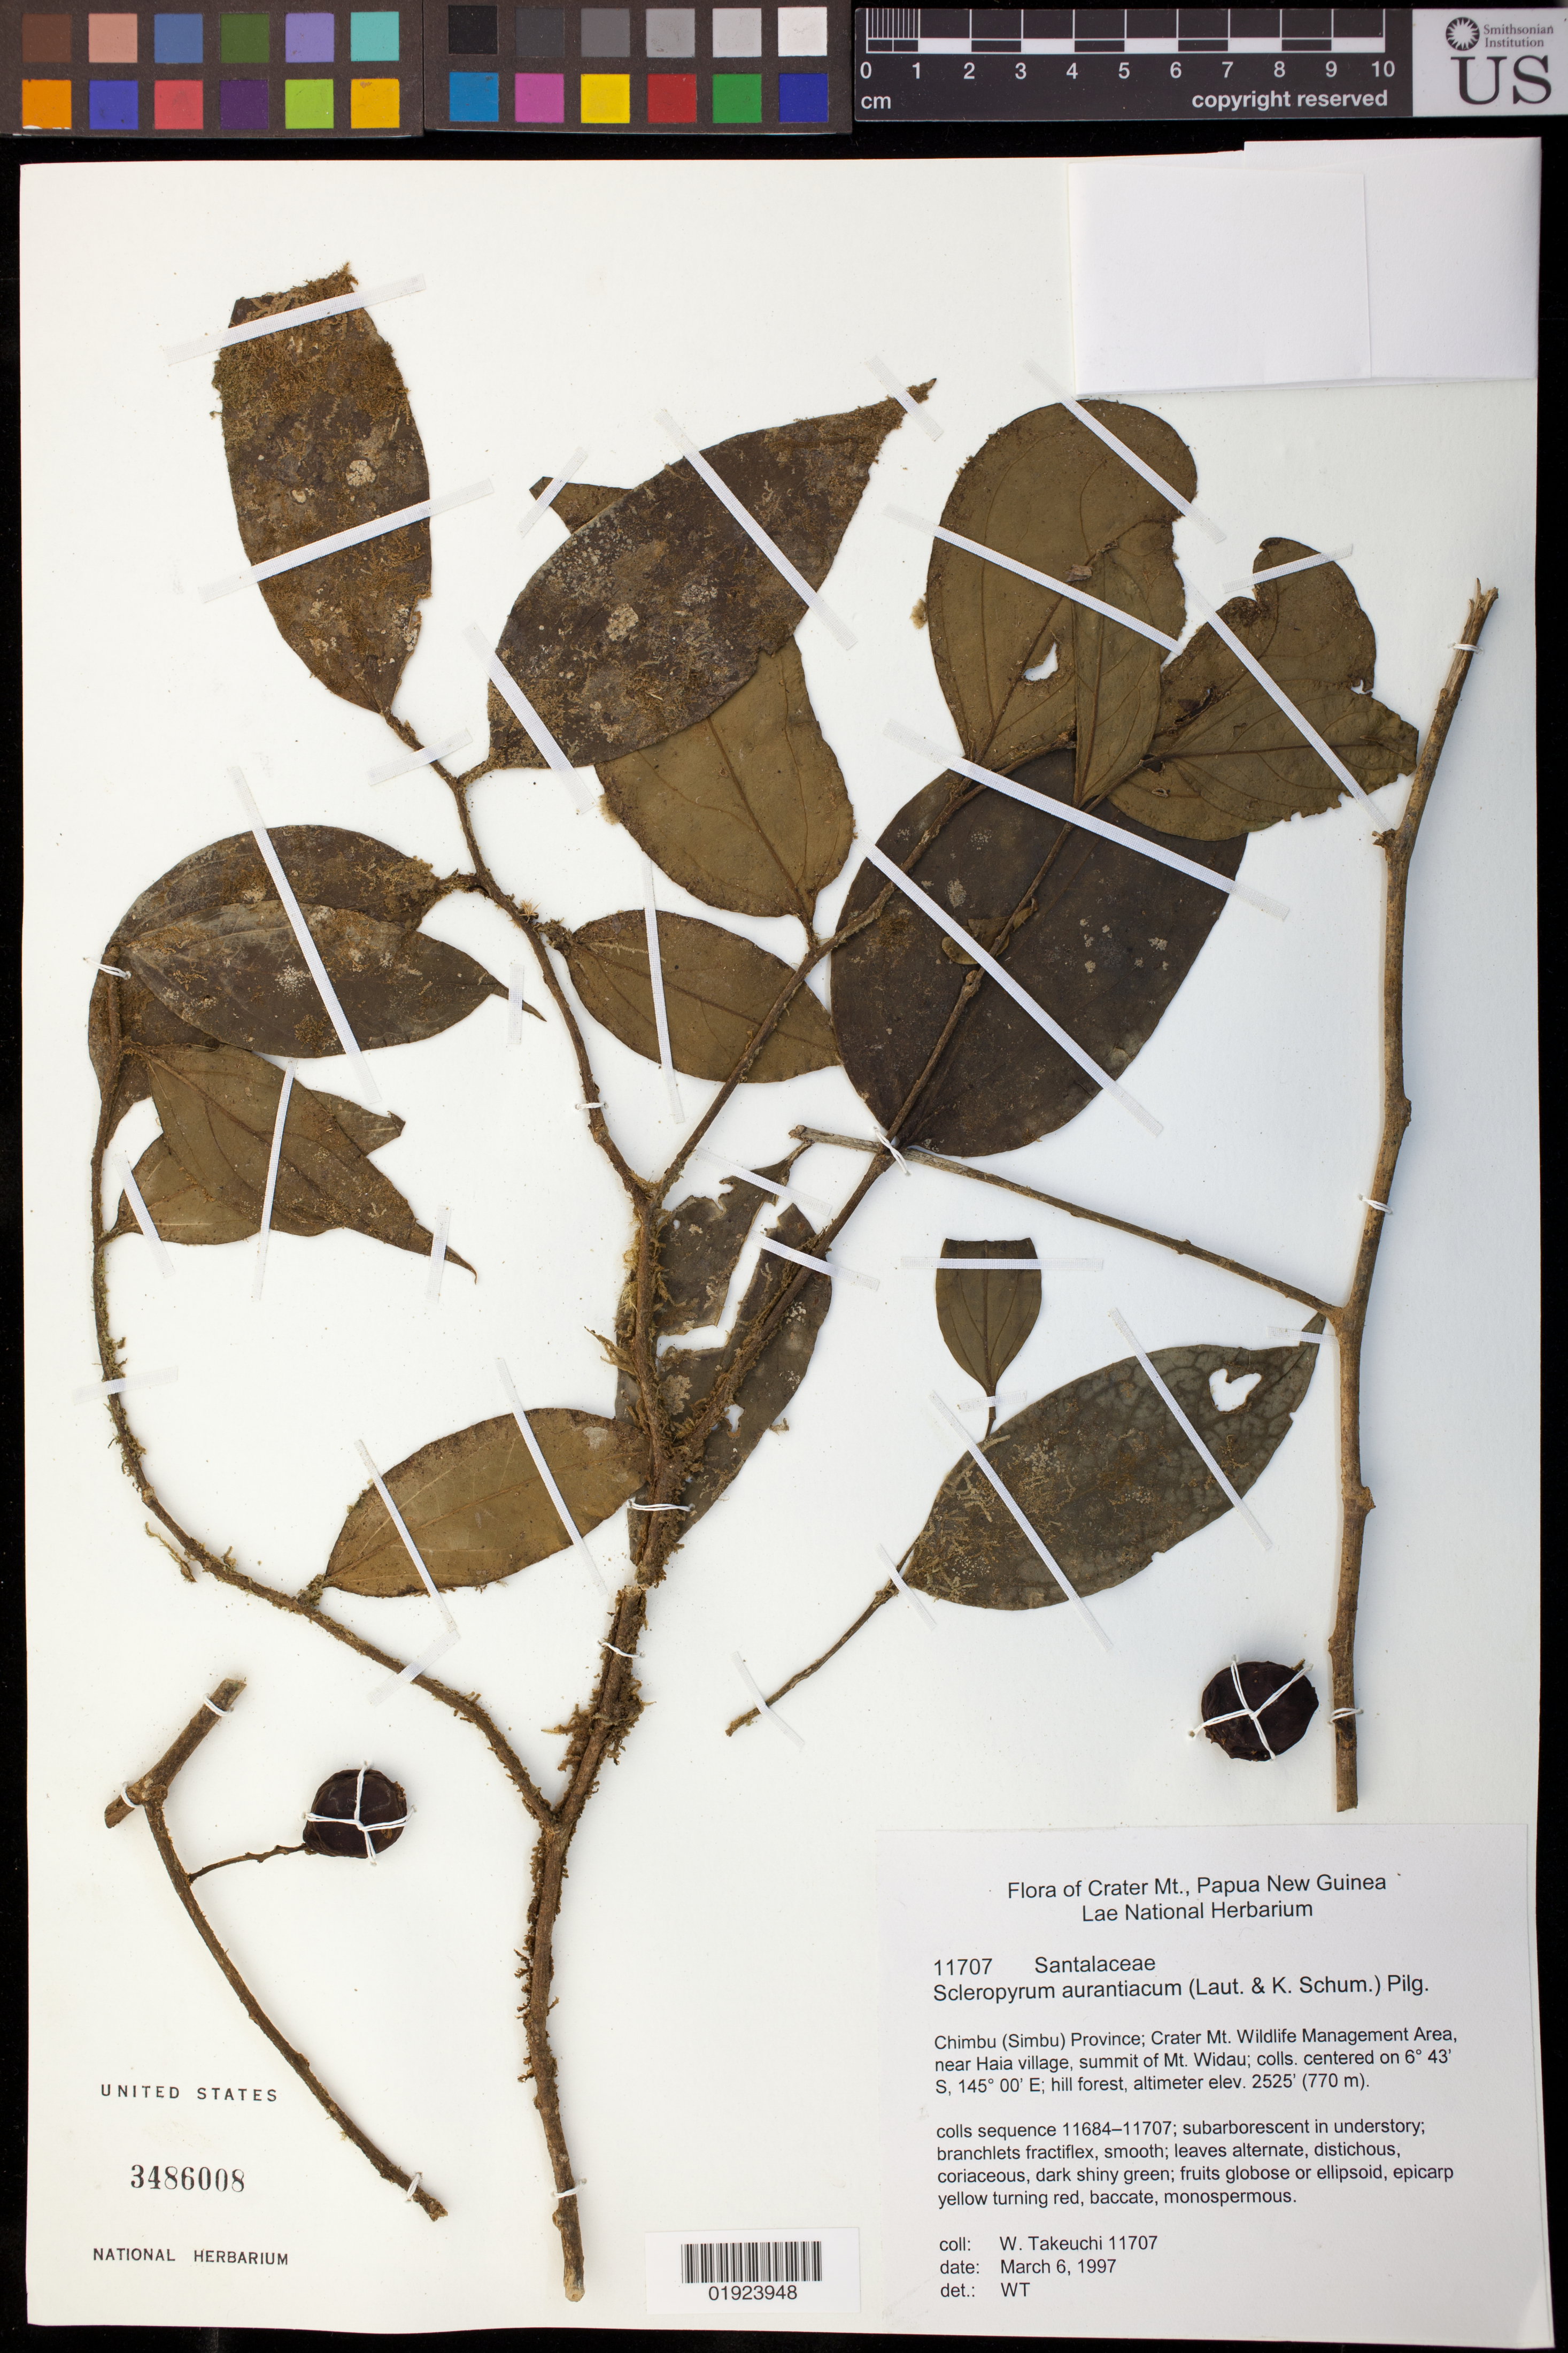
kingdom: Plantae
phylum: Tracheophyta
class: Magnoliopsida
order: Santalales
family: Cervantesiaceae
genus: Scleropyrum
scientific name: Scleropyrum aurantiacum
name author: (Lauterb. & K. Schum.) Pilg.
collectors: W. N. Takeuchi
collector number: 11707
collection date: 1997-03-06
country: Papua New Guinea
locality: Crater Mt. Wildlife Management Area, near Haia village, summit of Mt. Widau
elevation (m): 770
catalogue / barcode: US 3496008